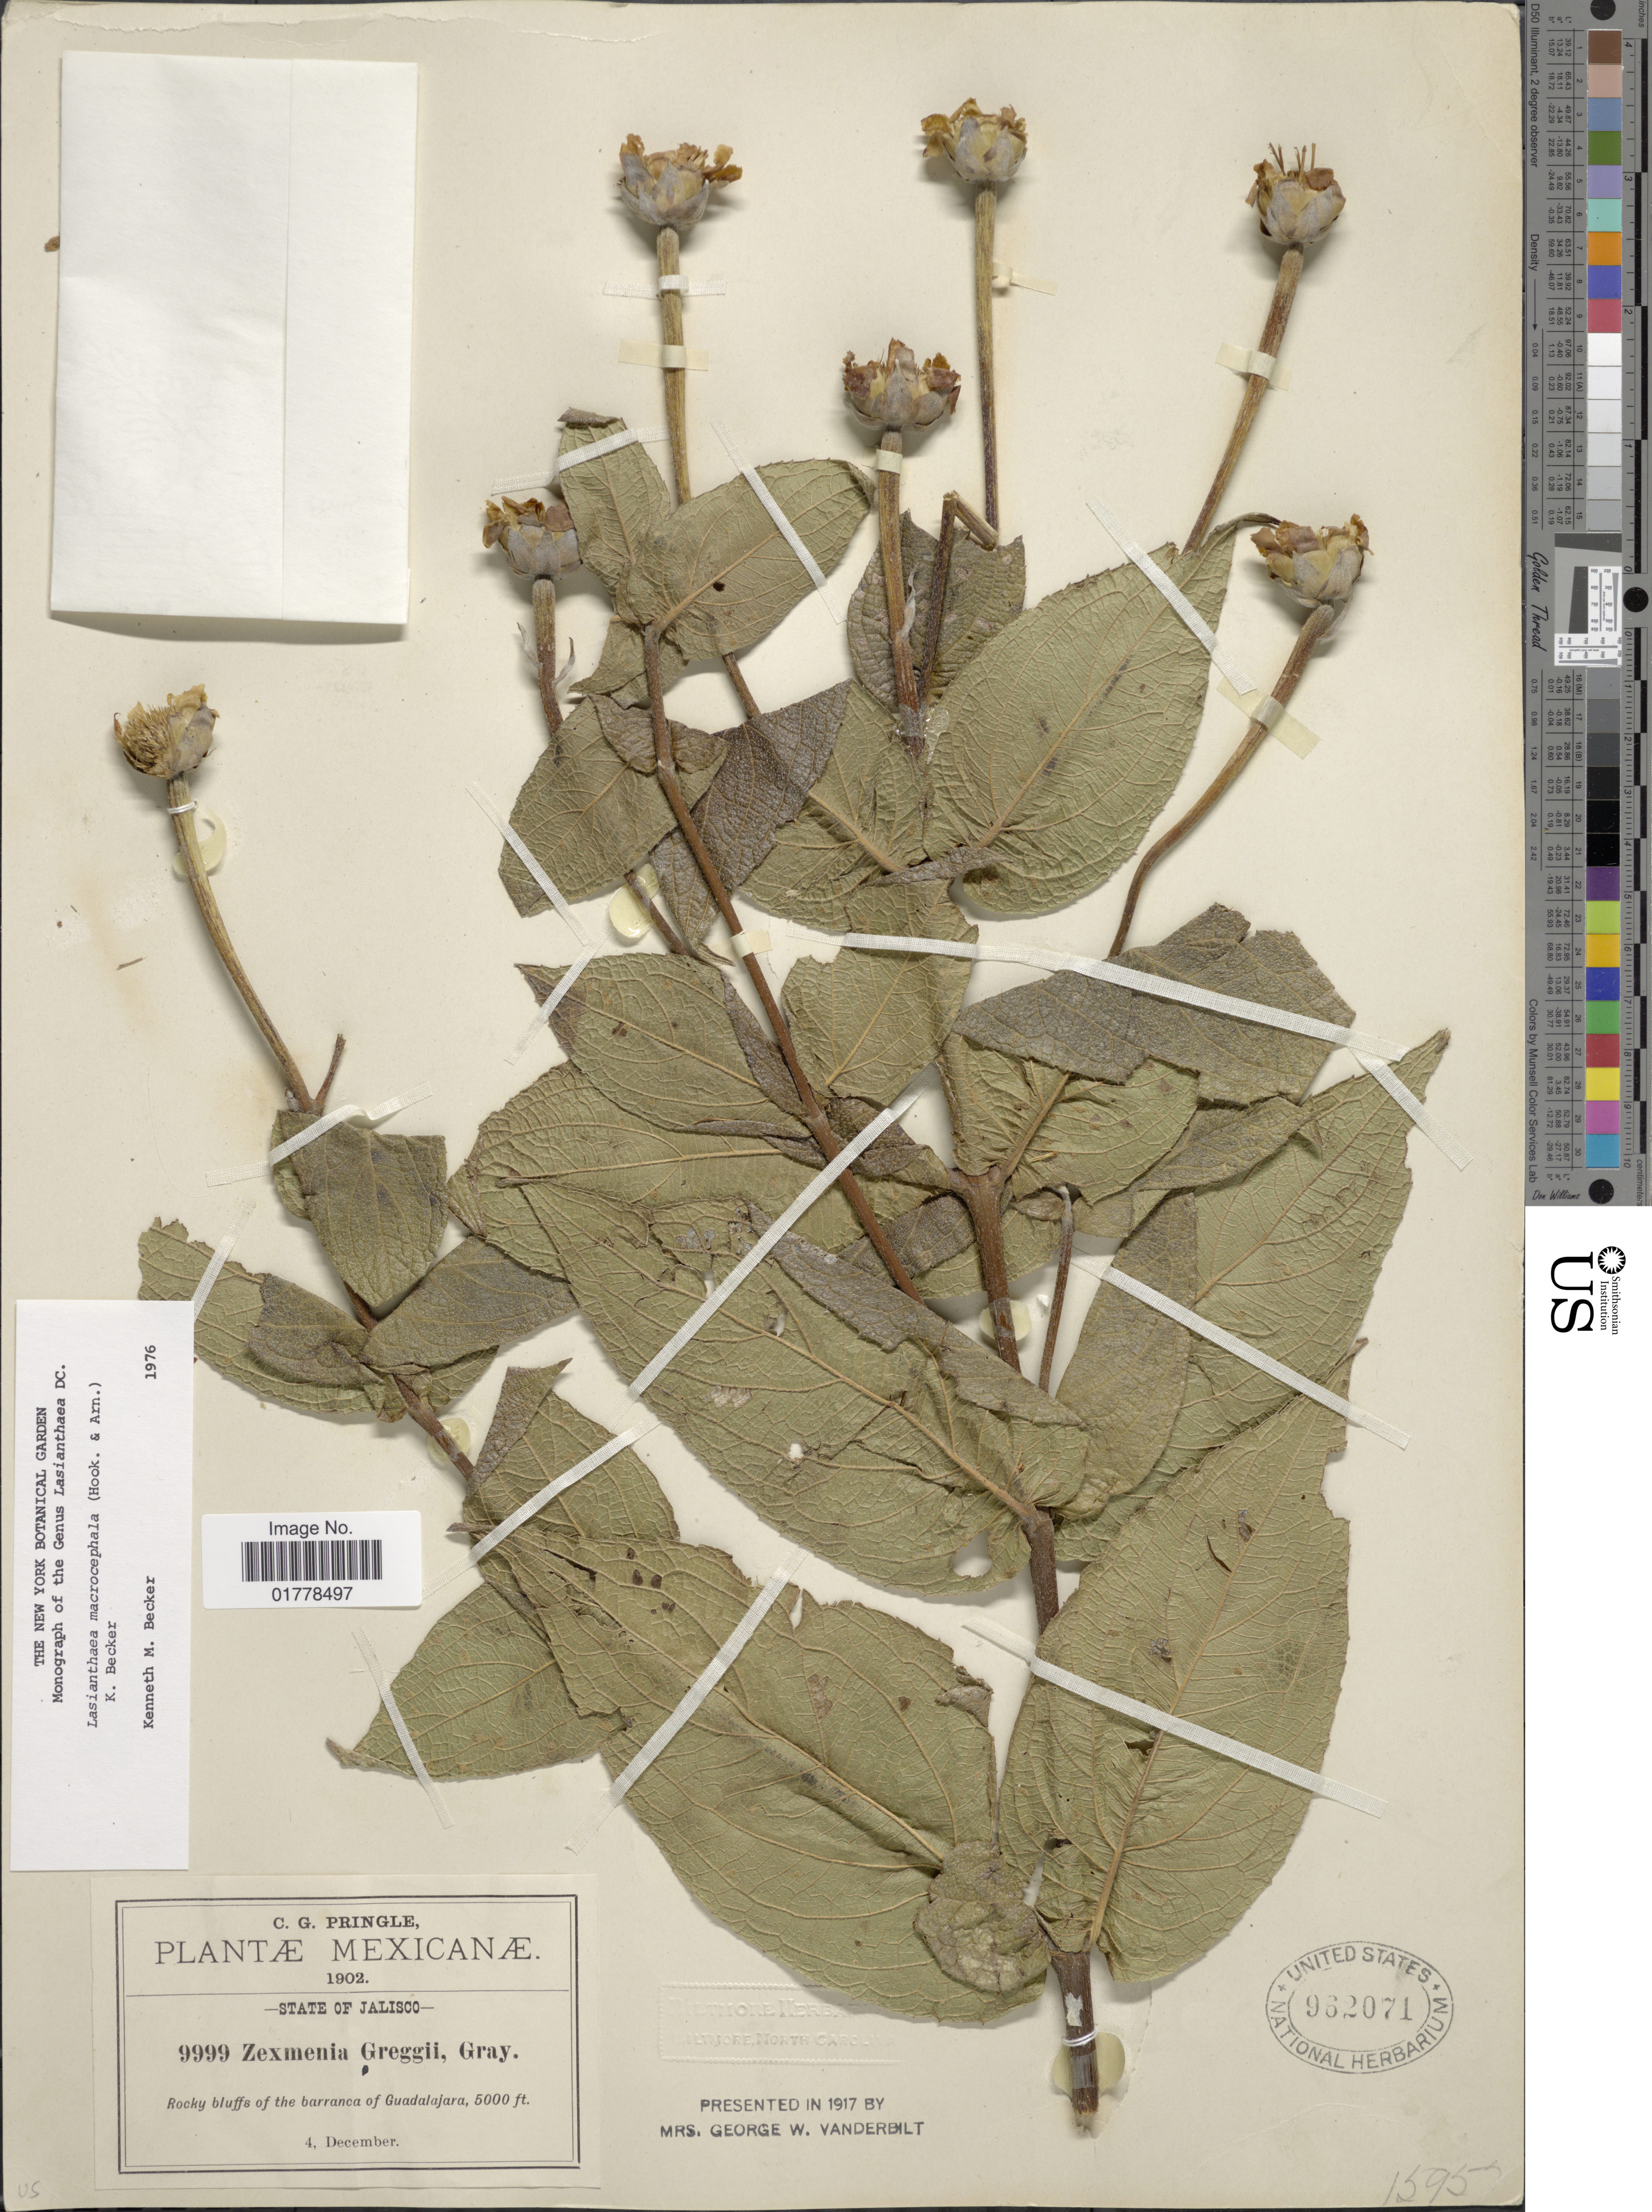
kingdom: Plantae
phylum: Tracheophyta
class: Magnoliopsida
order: Asterales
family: Asteraceae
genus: Lasianthaea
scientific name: Lasianthaea macrocephala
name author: (Hook. & Arn.) K.M. Becker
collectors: C. G. Pringle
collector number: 9999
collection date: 1902-12-04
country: Mexico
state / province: Jalisco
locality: State of Jalisco. Rocky bluffs of the barranca of Guadalajara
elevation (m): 1524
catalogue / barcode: US 962071